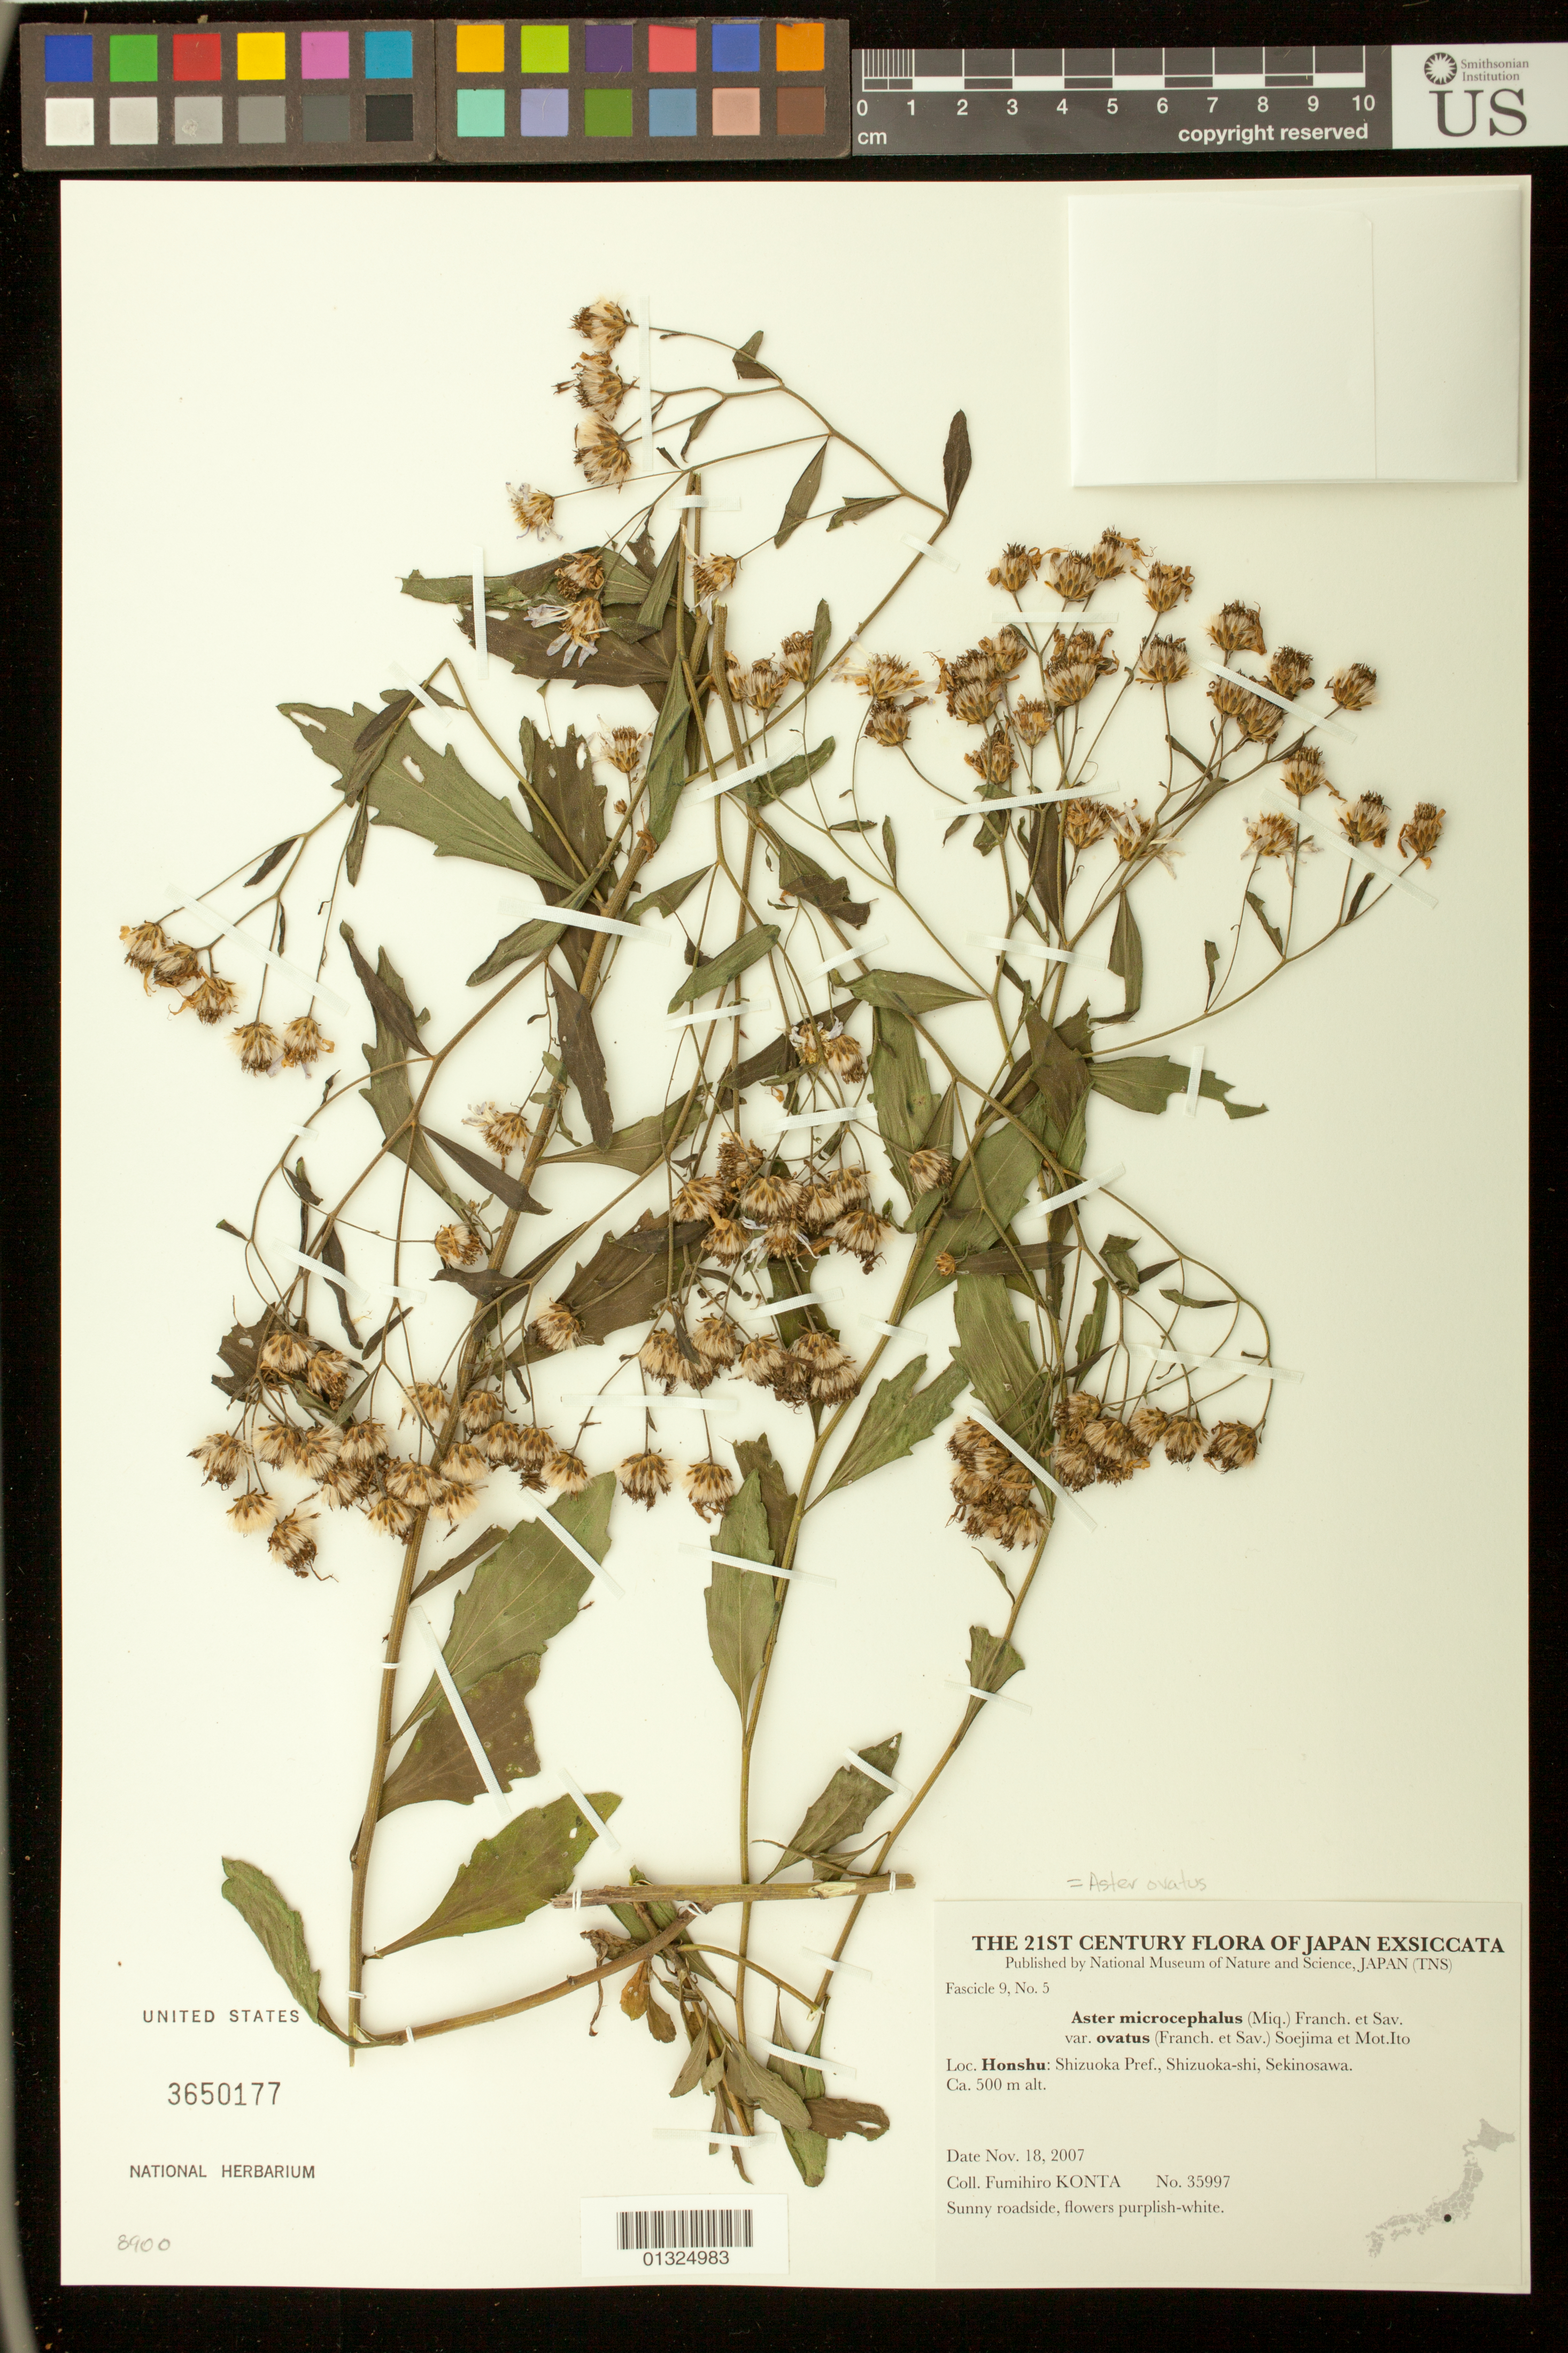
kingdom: Plantae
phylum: Tracheophyta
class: Magnoliopsida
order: Asterales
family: Asteraceae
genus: Aster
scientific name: Aster microcephalus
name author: (Miq.) Franch. & Sav.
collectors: F. Konta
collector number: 35997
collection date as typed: Nov. 18, 2007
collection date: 2007-11-18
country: Japan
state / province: Sizuoka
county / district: Shizuoka-shi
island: Honshu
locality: Hirano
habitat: Sunny roadside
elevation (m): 200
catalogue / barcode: US 3650177